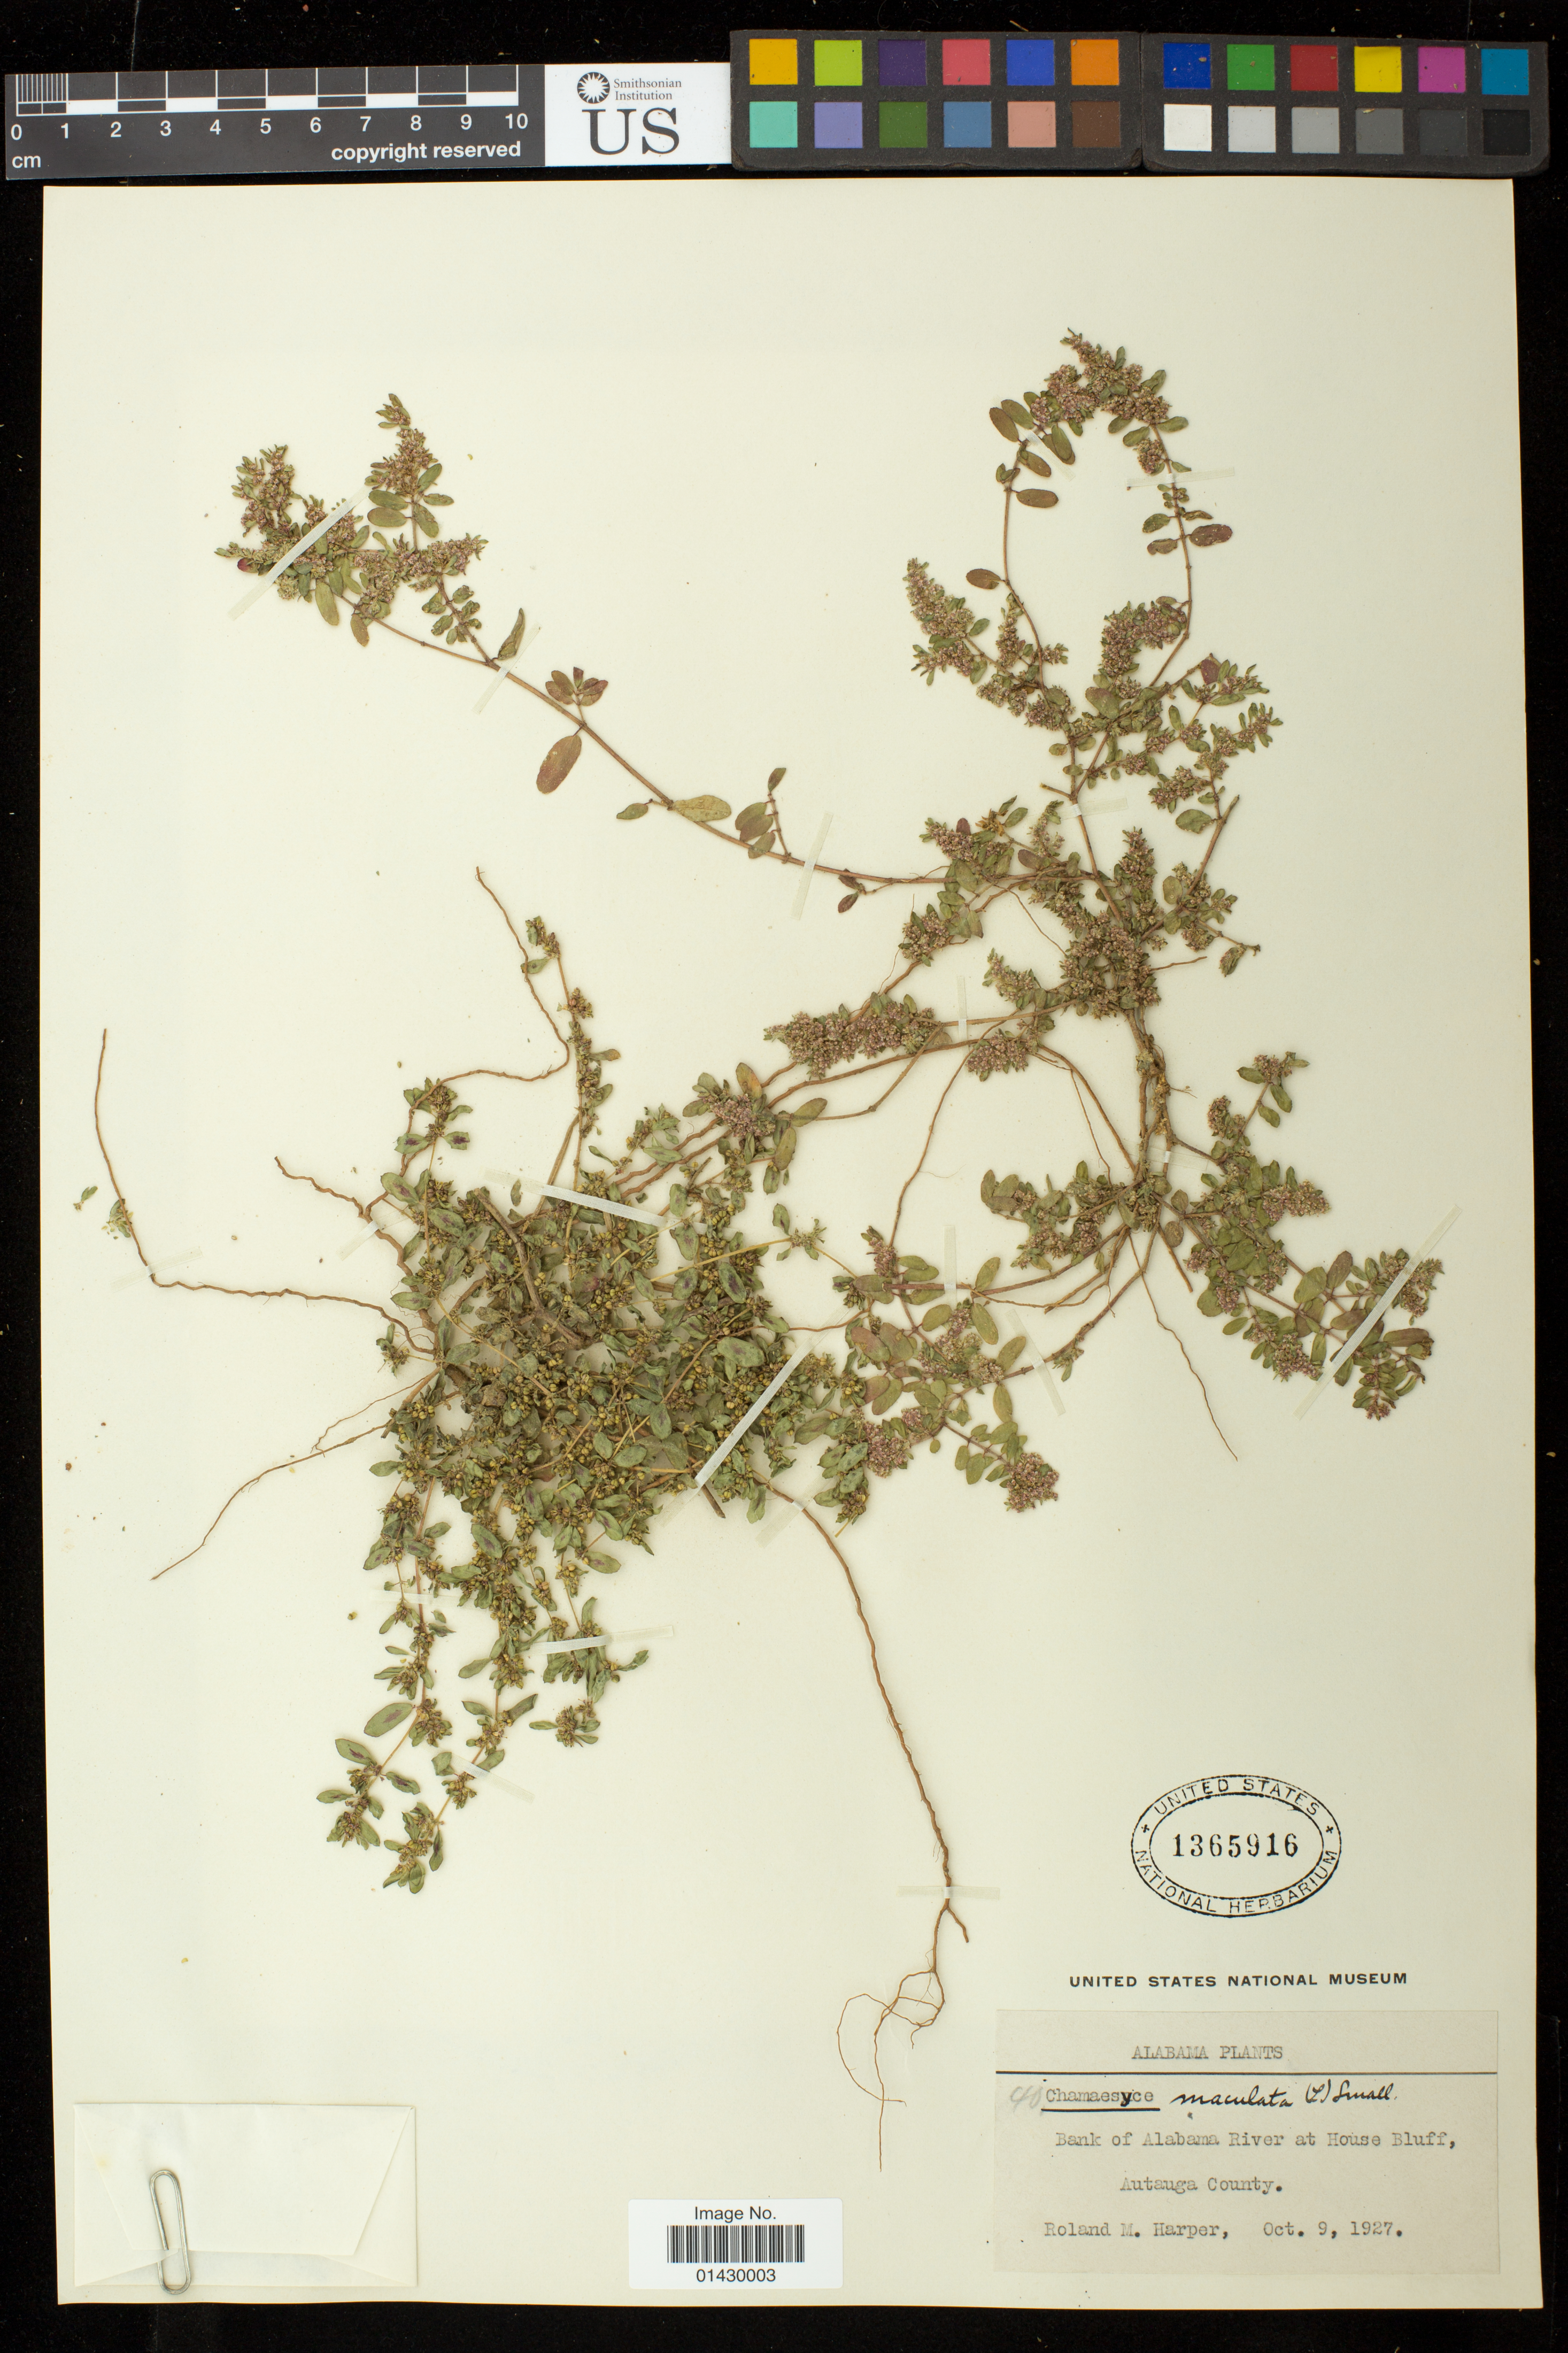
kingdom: Plantae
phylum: Tracheophyta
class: Magnoliopsida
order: Malpighiales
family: Euphorbiaceae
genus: Euphorbia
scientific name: Euphorbia maculata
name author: L.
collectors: R. M. Harper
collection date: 1927-10-09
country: United States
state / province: Alabama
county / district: Autauga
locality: Bank of Alabama River at House Bluff.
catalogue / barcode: US 1365916